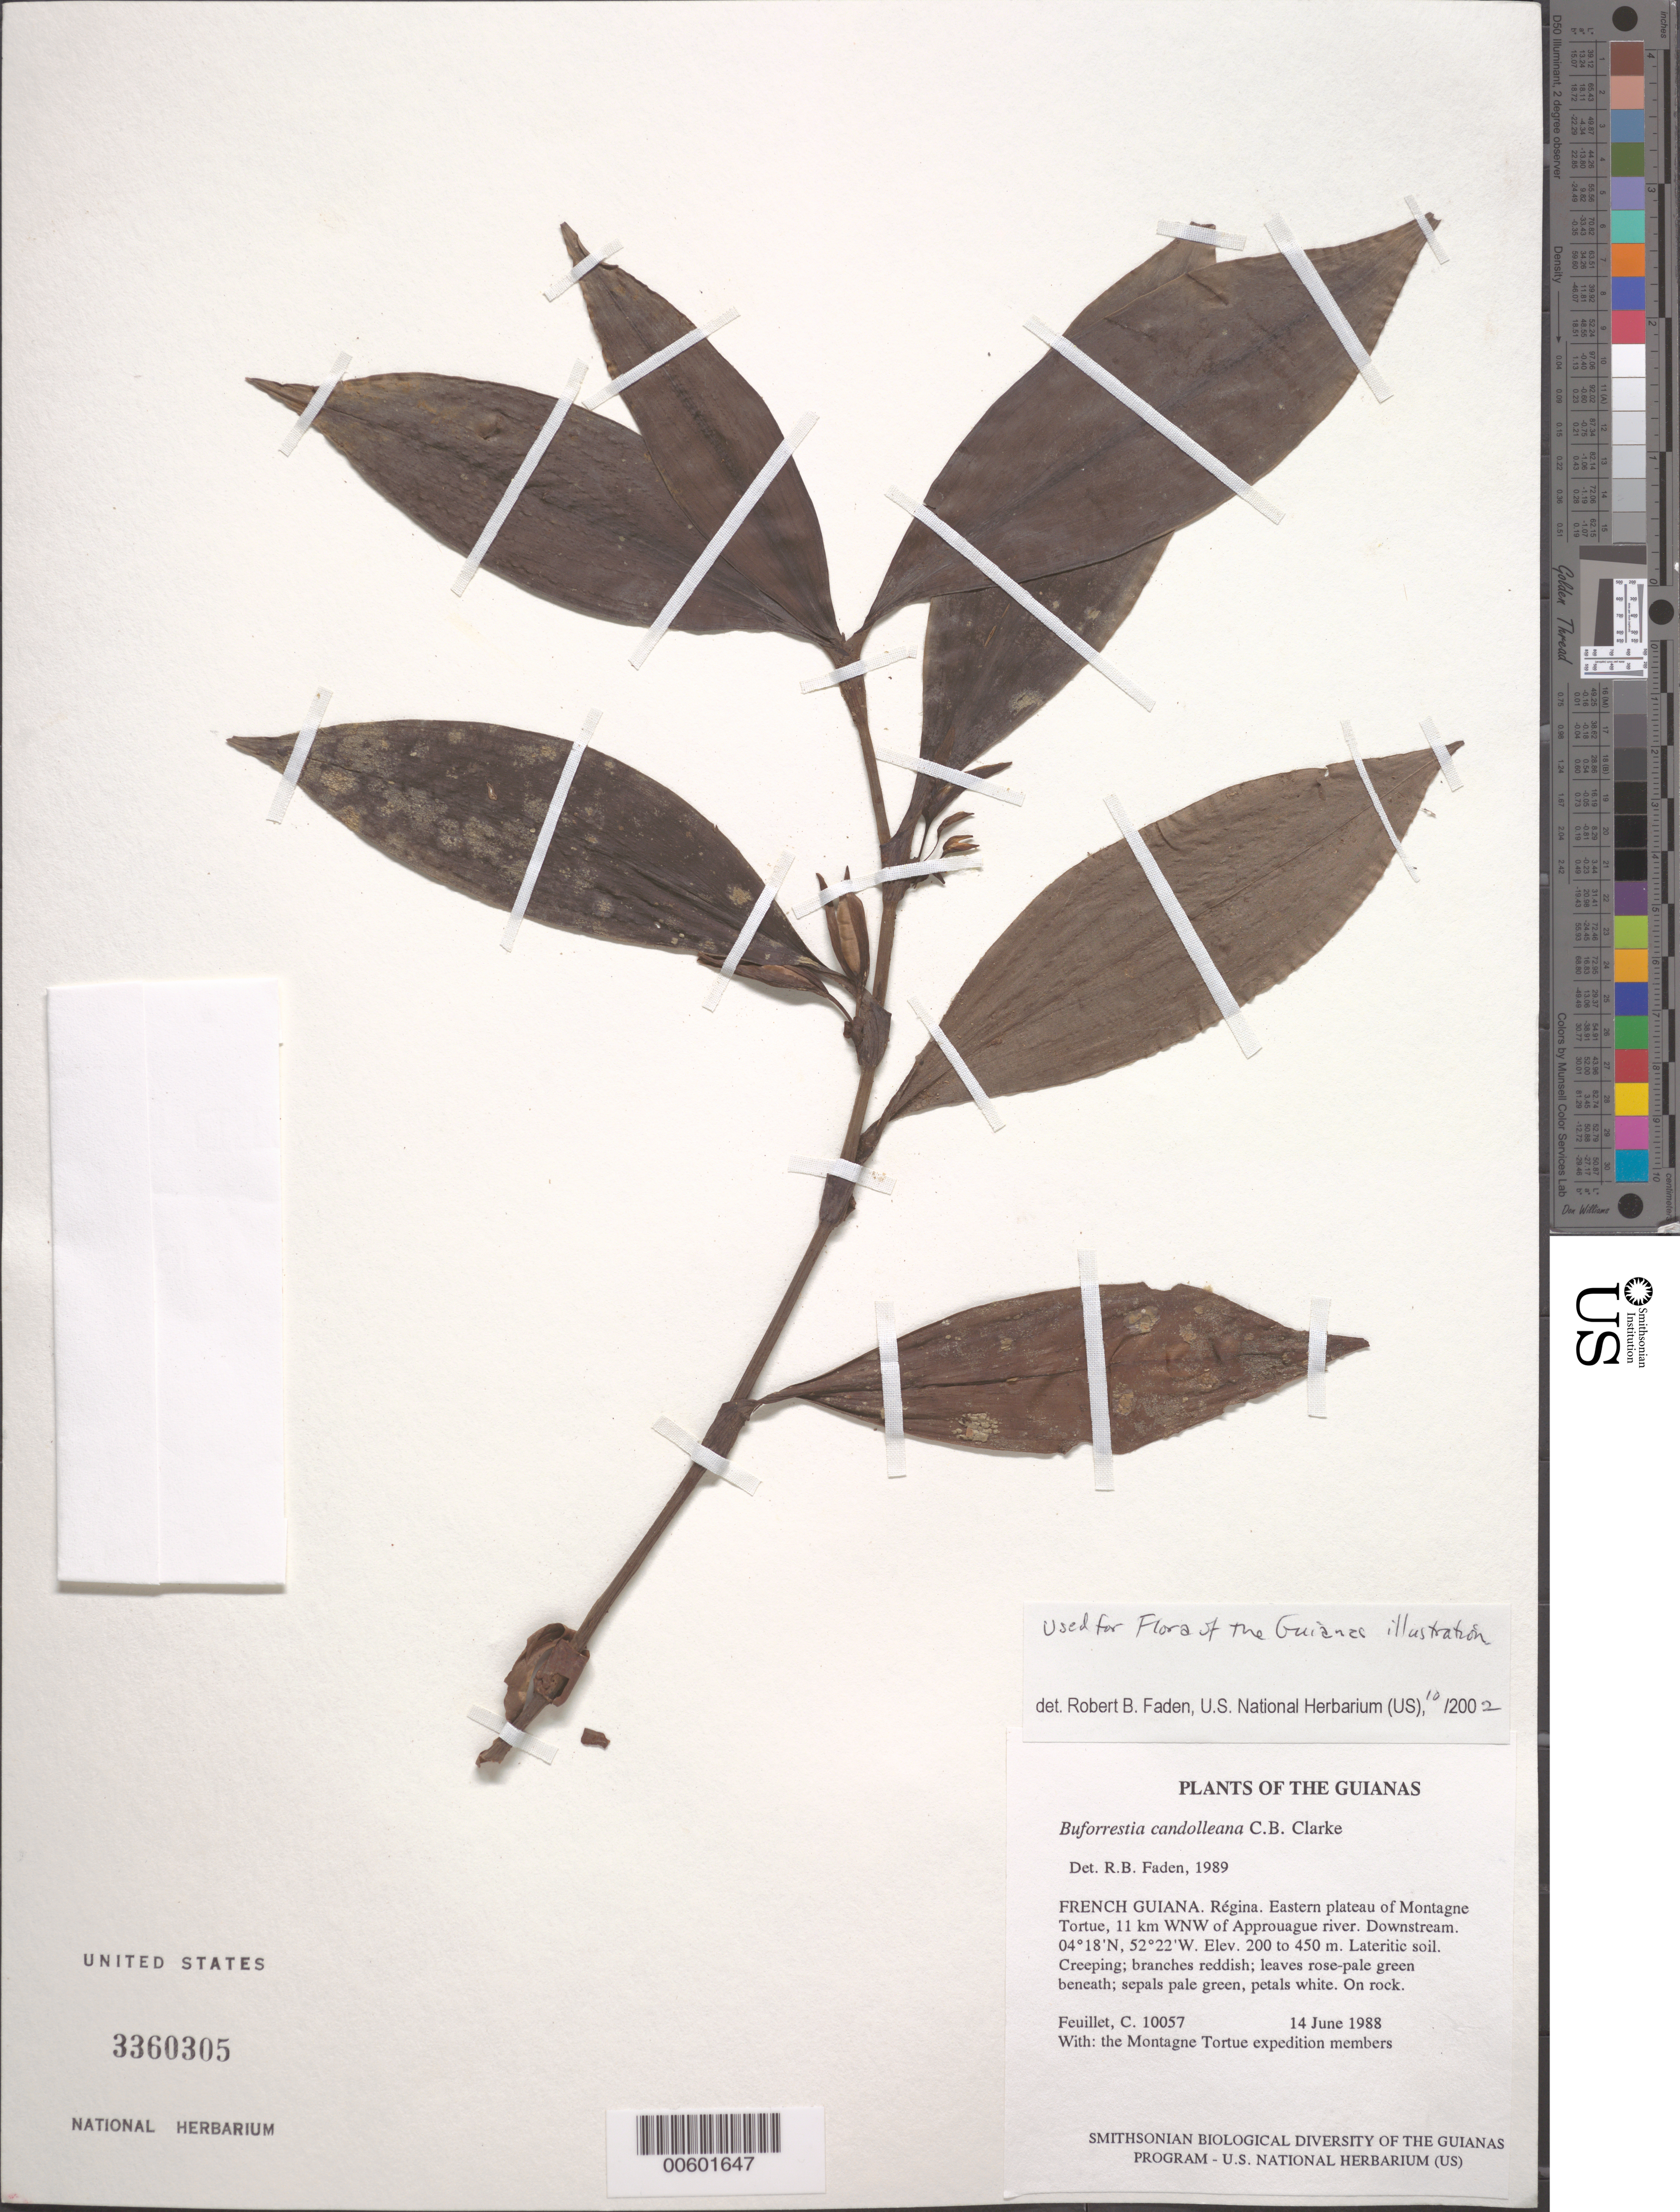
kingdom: Plantae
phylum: Tracheophyta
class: Liliopsida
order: Commelinales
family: Commelinaceae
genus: Buforrestia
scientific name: Buforrestia candolleana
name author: C.B. Clarke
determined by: Faden, Robert B., (US), Smithsonian Institution - National Museum of Natural History (UNITED STATES)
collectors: C. Feuillet & Montagne Torte Exped. members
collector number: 10057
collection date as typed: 14 June 1988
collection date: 1988-06-14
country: French Guiana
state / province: Cayenne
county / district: Regina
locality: Eastern plateau of Montagne Tortue, 11 km WNW of Approuague river. Downstream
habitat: Lateritic soil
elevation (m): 200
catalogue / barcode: US 3360305